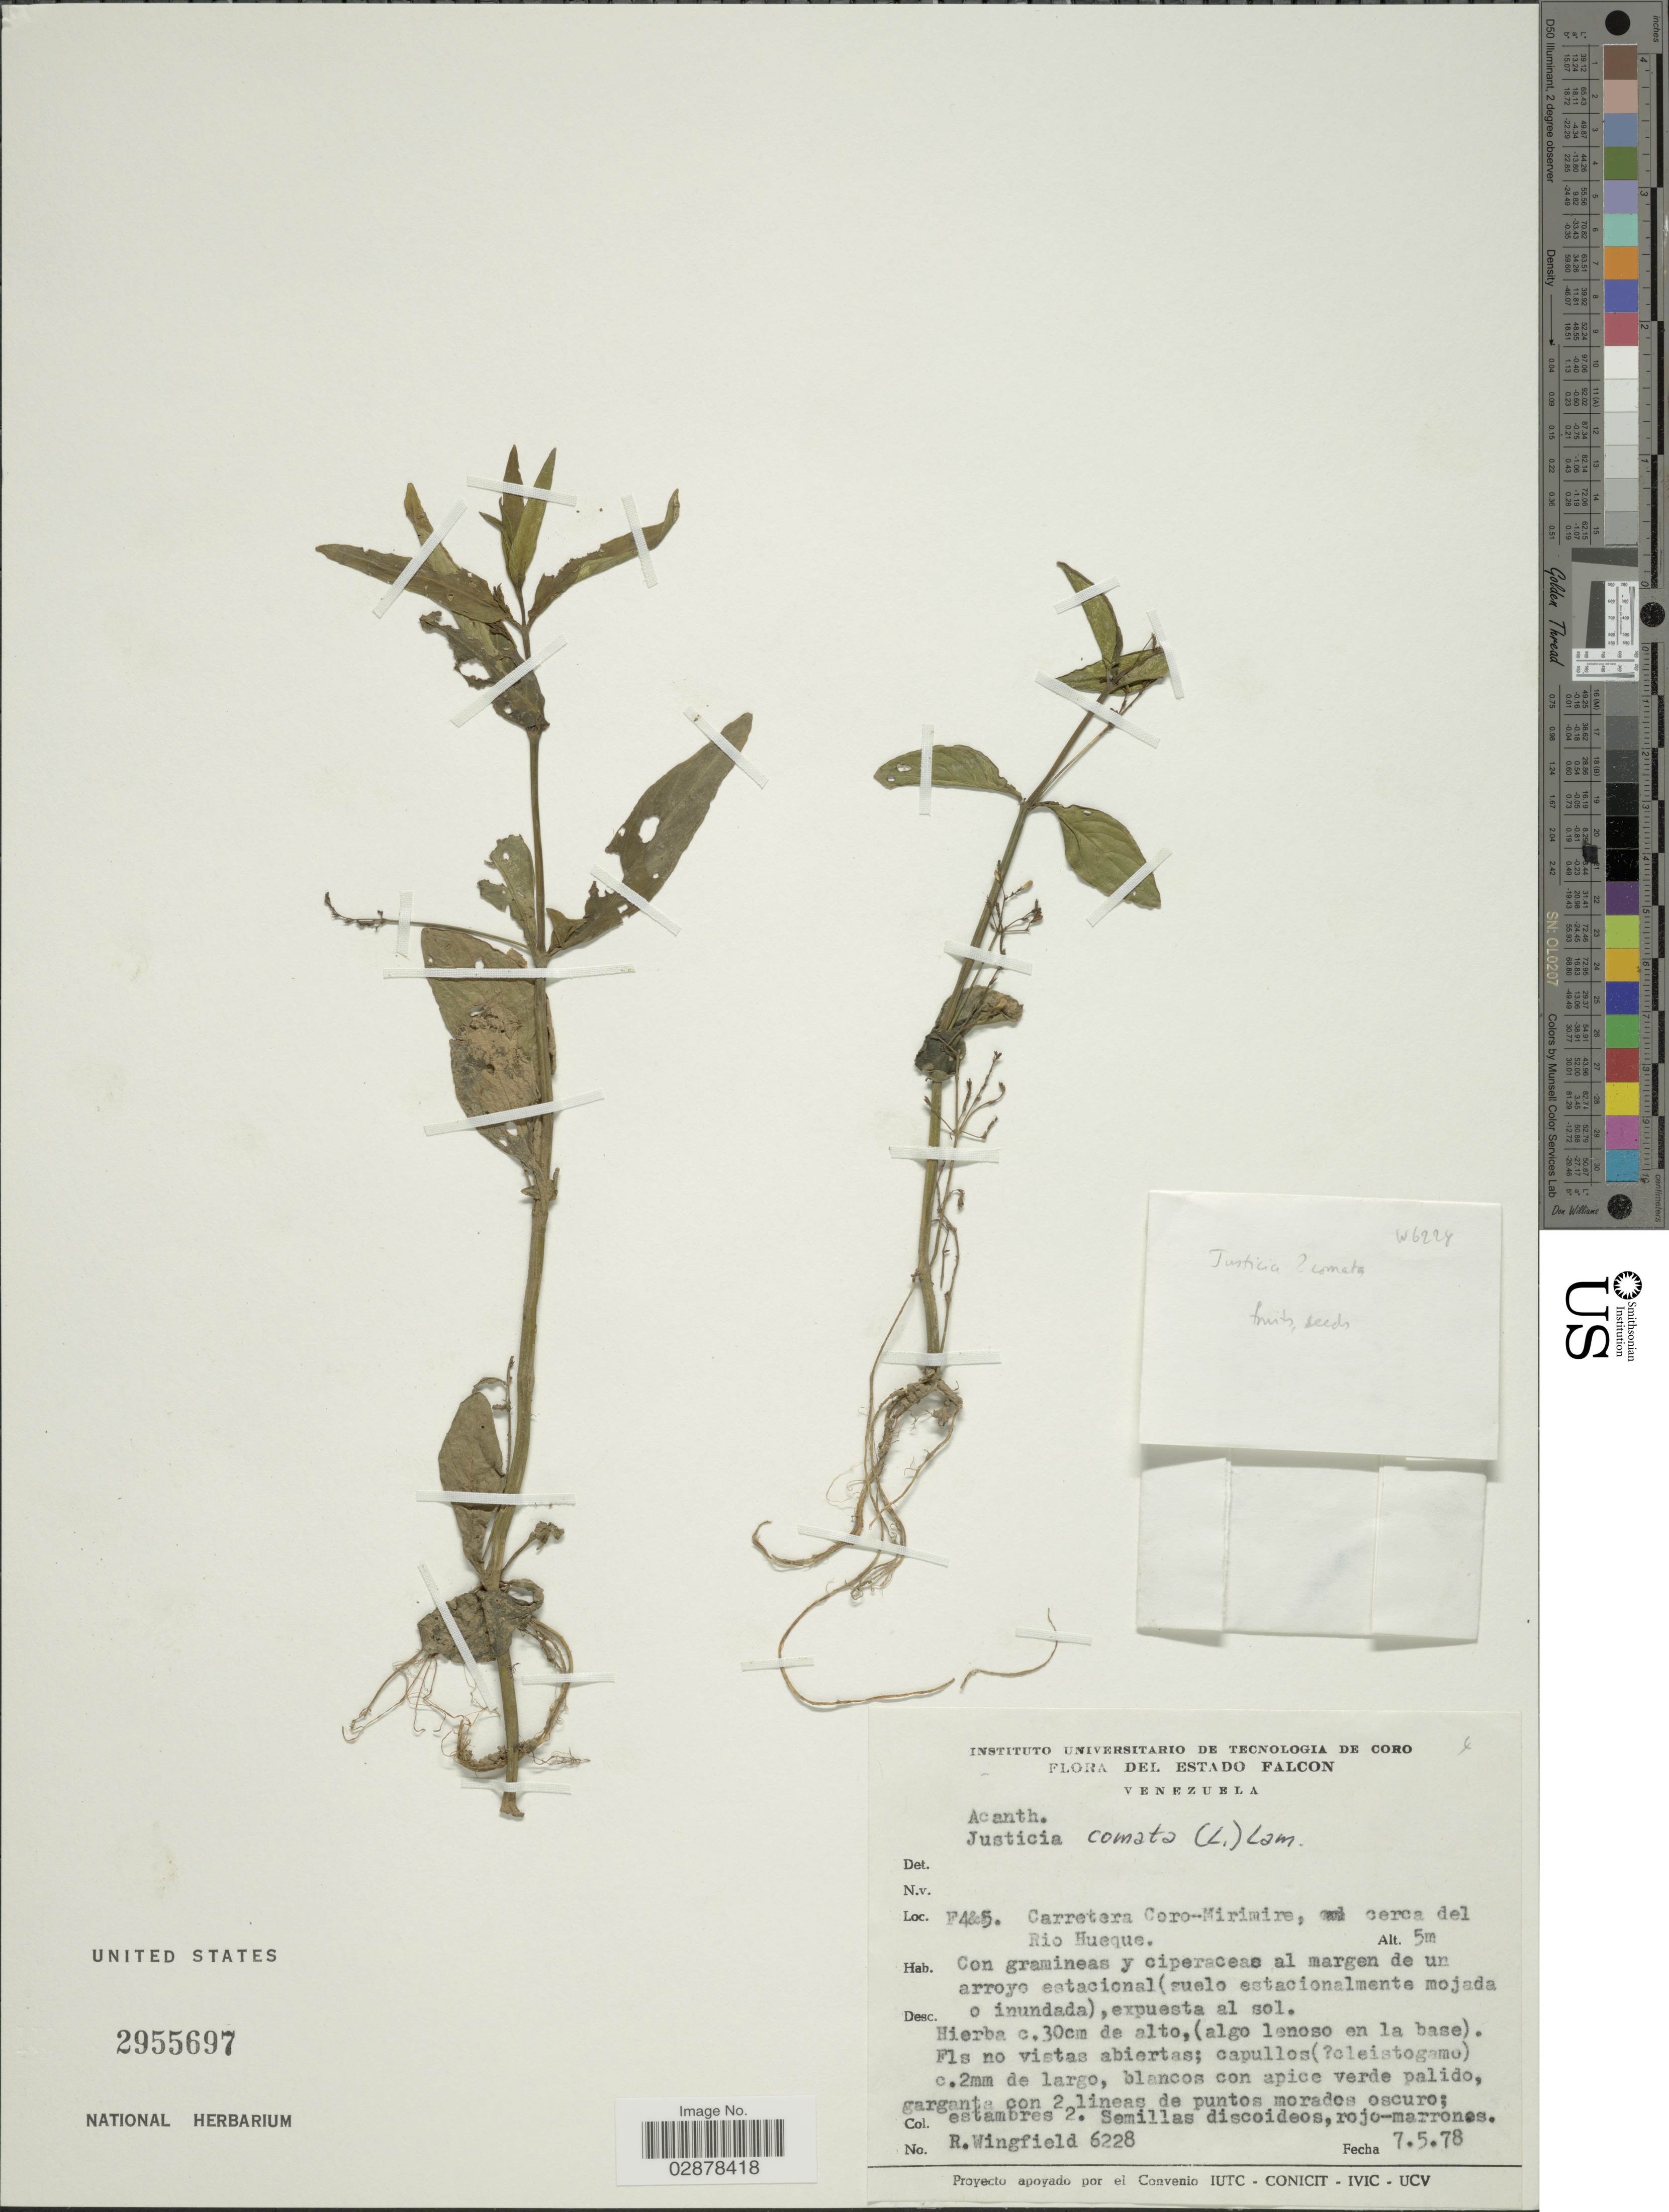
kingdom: Plantae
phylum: Tracheophyta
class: Magnoliopsida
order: Lamiales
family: Acanthaceae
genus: Justicia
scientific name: Justicia comata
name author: (L.) Lam.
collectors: R. Wingfield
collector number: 6228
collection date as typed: Transcribed d/m/y: 7/5/78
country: Venezuela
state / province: Falcón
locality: F4&5. Carretera Coro-Mirimire, cerca del Rio Hueque.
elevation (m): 5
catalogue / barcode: US 2955697